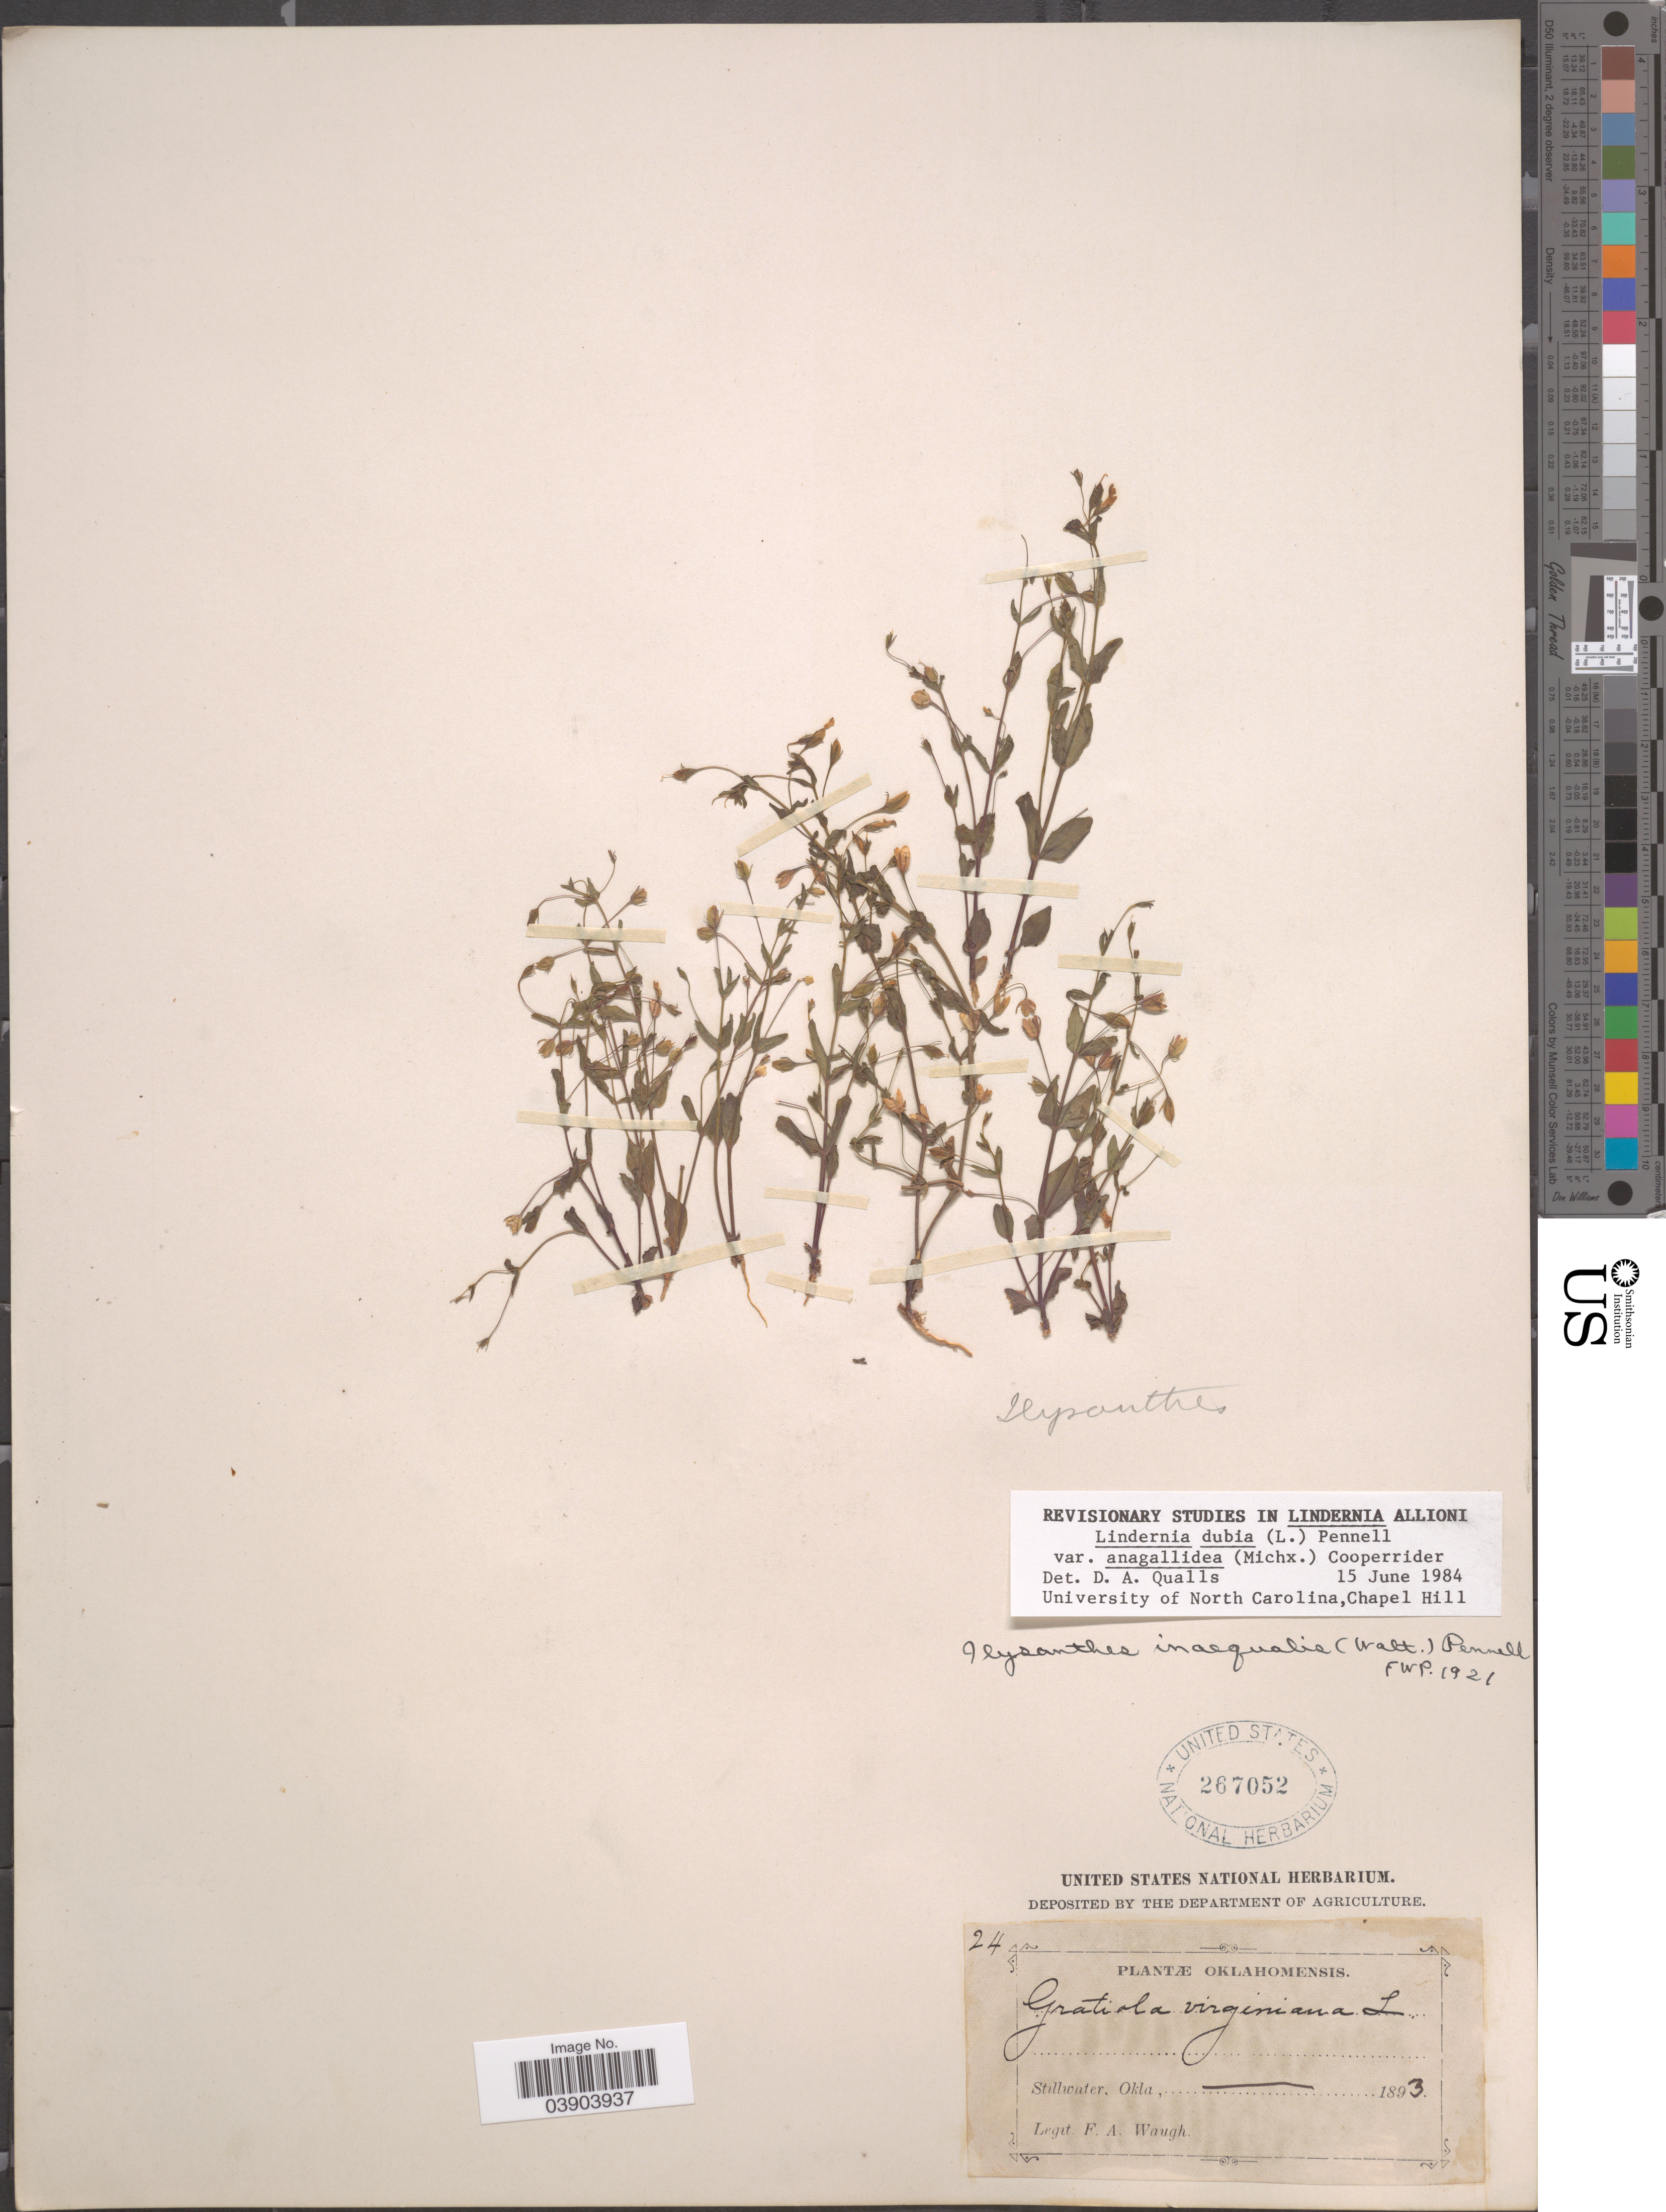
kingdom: Plantae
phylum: Tracheophyta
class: Magnoliopsida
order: Lamiales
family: Linderniaceae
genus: Lindernia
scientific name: Lindernia dubia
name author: (L.) Pennell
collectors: F. Waugh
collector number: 24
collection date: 1893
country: United States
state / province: Oklahoma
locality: Stillwater.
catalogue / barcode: US 267052